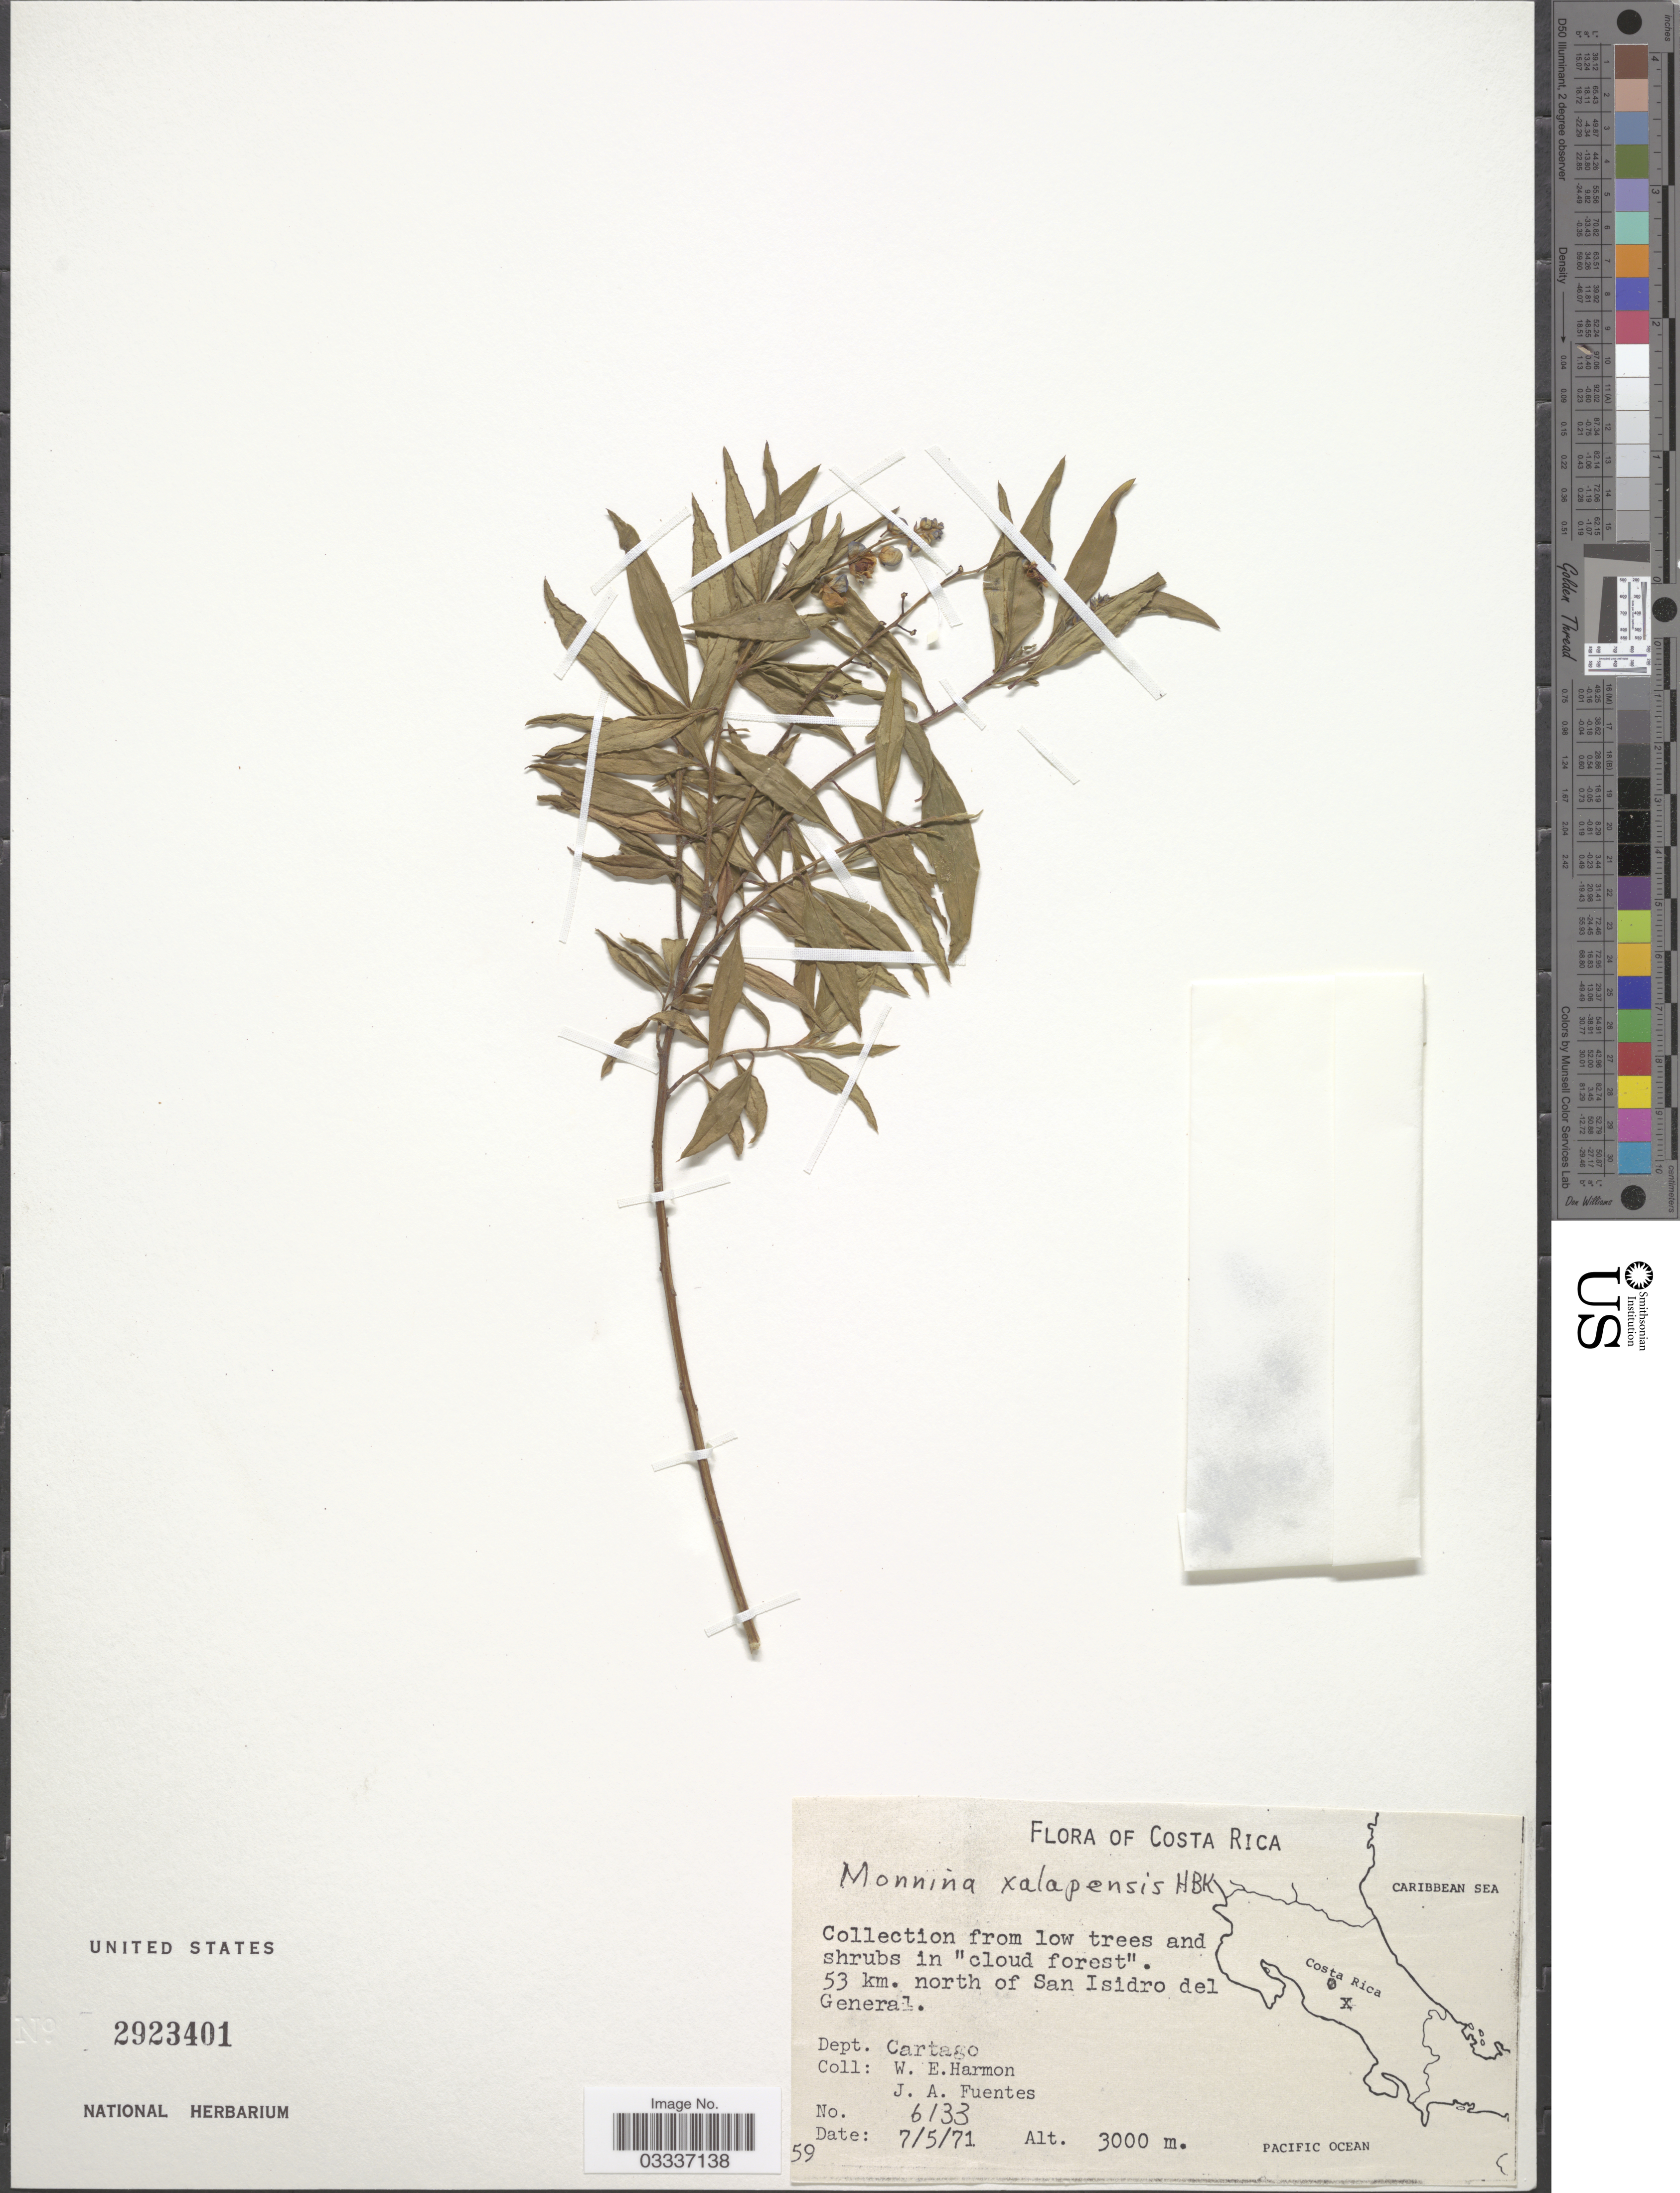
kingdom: Plantae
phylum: Tracheophyta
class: Magnoliopsida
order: Fabales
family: Polygalaceae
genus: Monnina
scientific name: Monnina xalapensis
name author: Kunth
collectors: W. E. Harmon & J. Fuentes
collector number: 6133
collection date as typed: Transcribed d/m/y: 7/5/71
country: Costa Rica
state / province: Cartago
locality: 53 km. north of San Isidro del General. Dept. Cartago.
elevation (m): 3000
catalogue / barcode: US 2923401